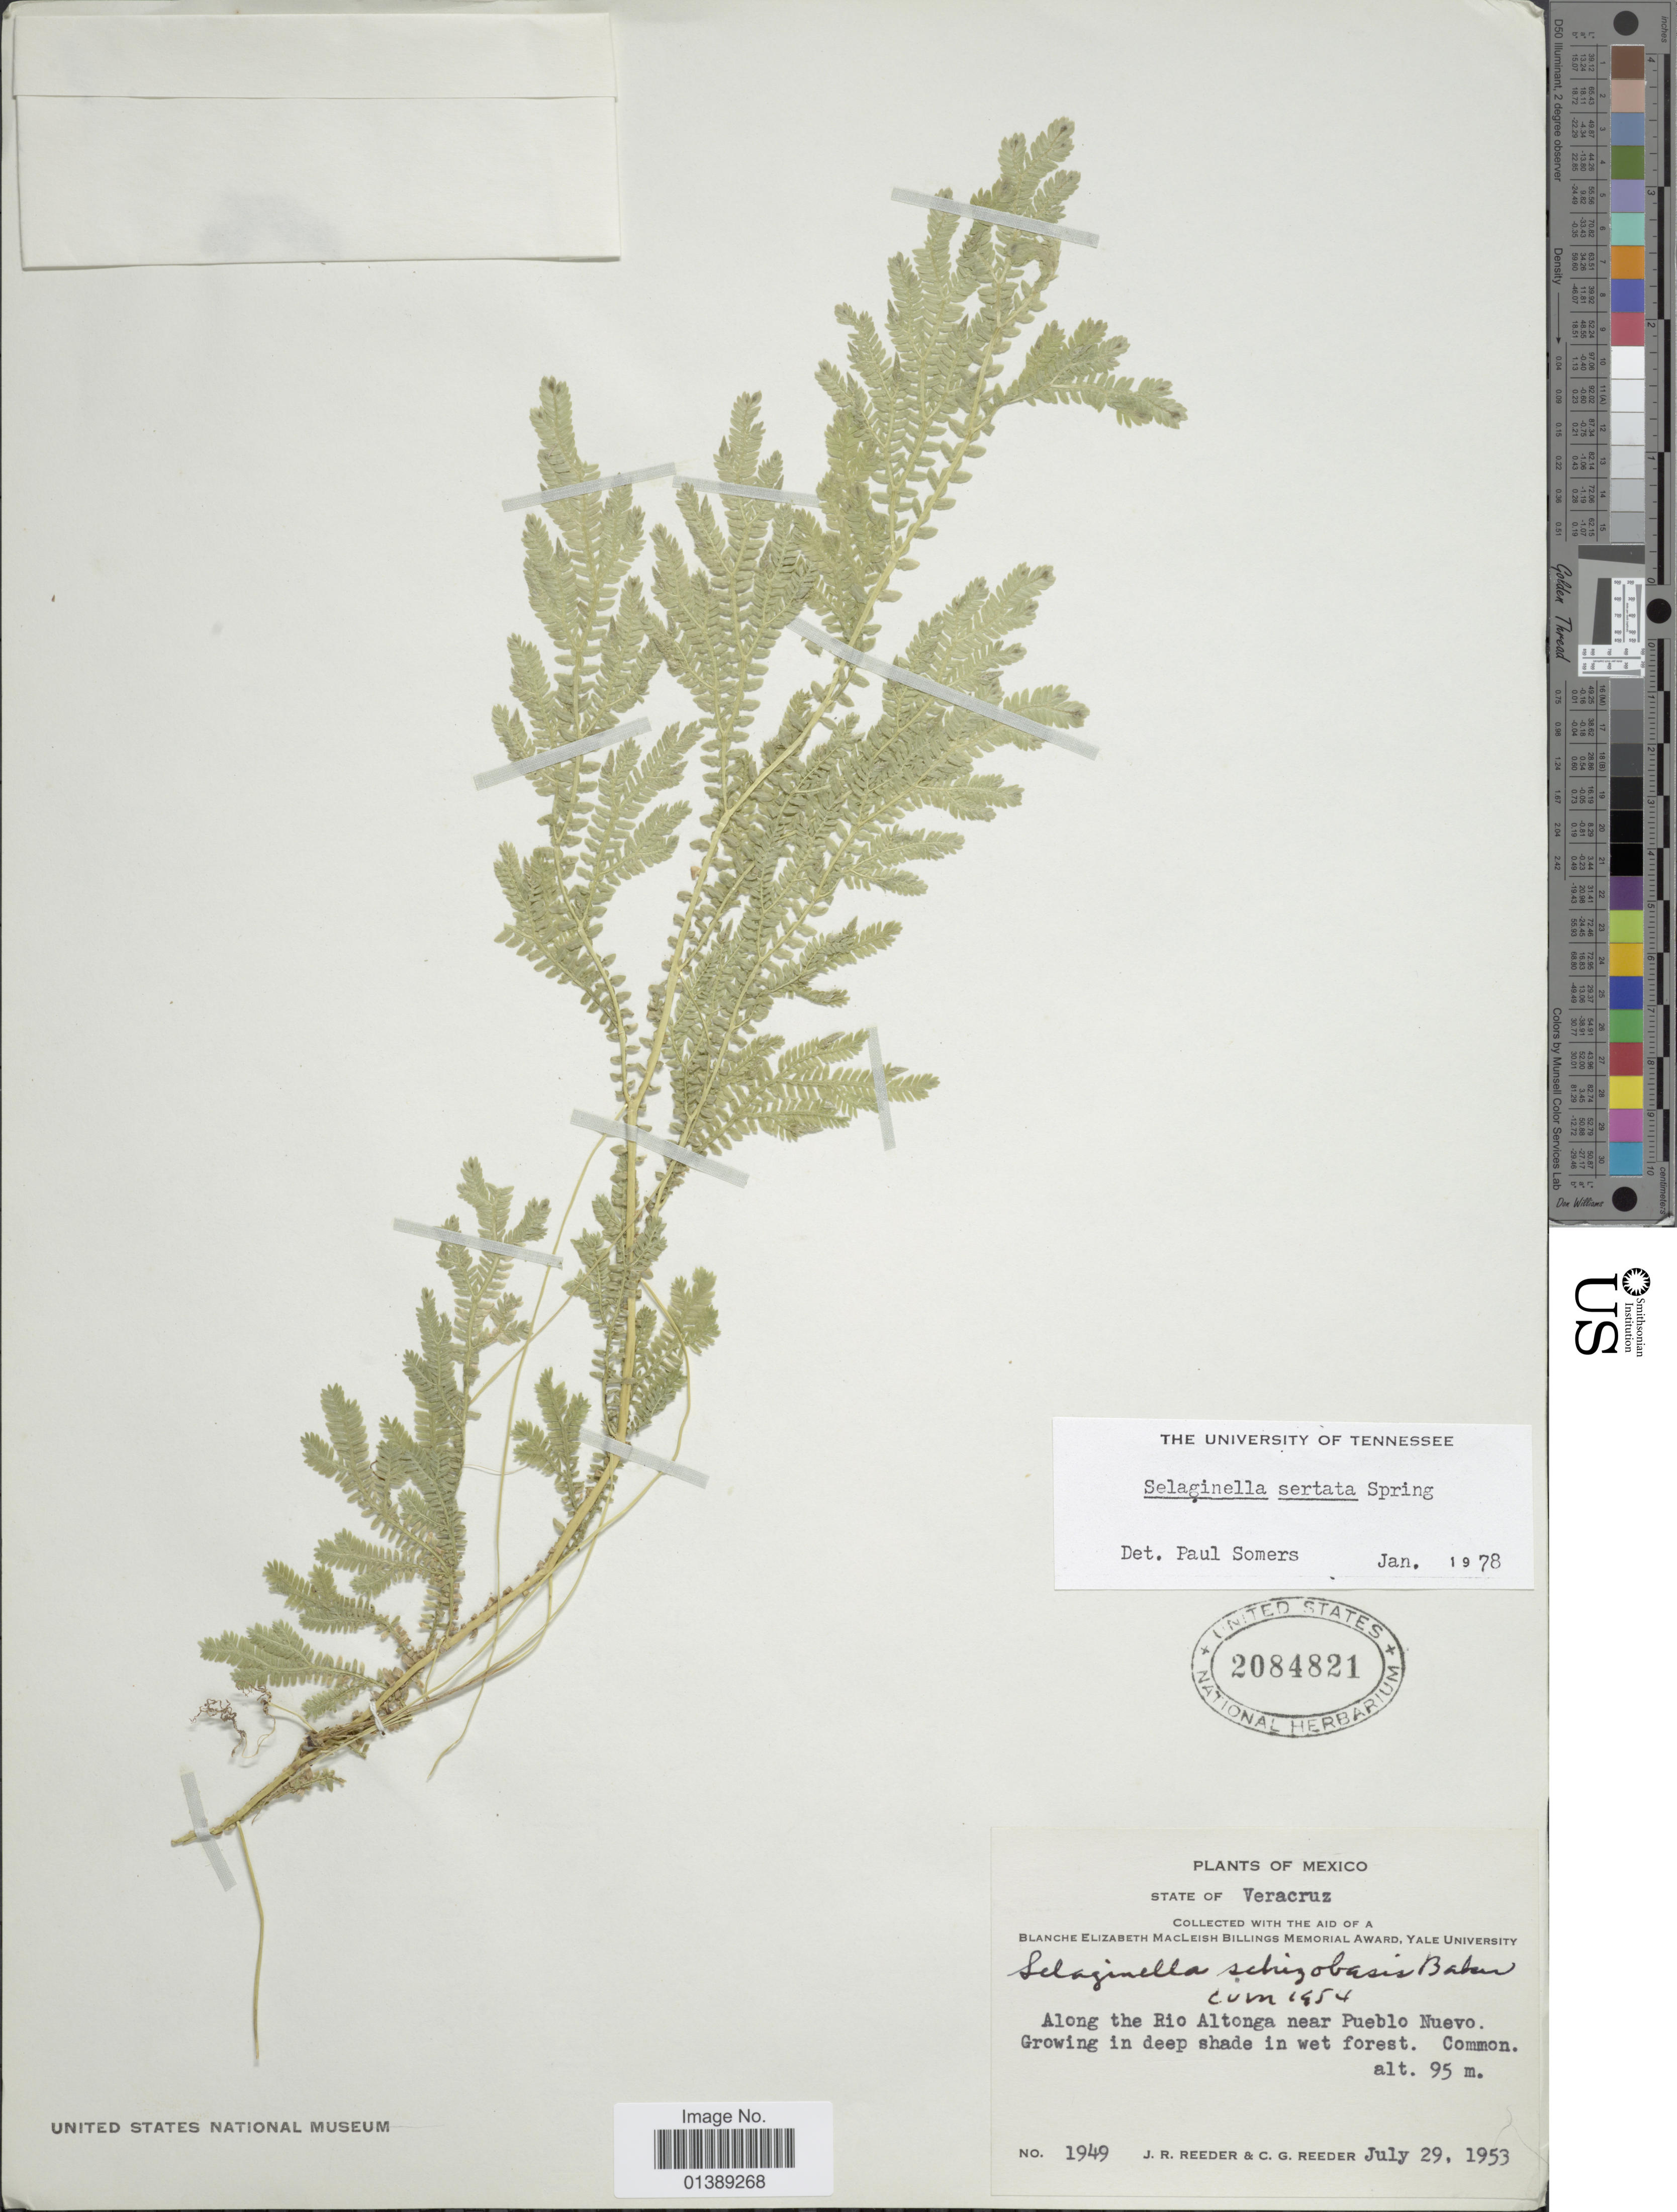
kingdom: Plantae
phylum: Tracheophyta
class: Lycopodiopsida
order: Selaginellales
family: Selaginellaceae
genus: Selaginella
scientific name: Selaginella sertata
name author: Spring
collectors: J. R. Reeder & C. G. Reeder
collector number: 1949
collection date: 1953-07-29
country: Mexico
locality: State of Veracruz, Along the Rio Altonga near Pueblo Nuevo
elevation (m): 95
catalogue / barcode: US 2084821